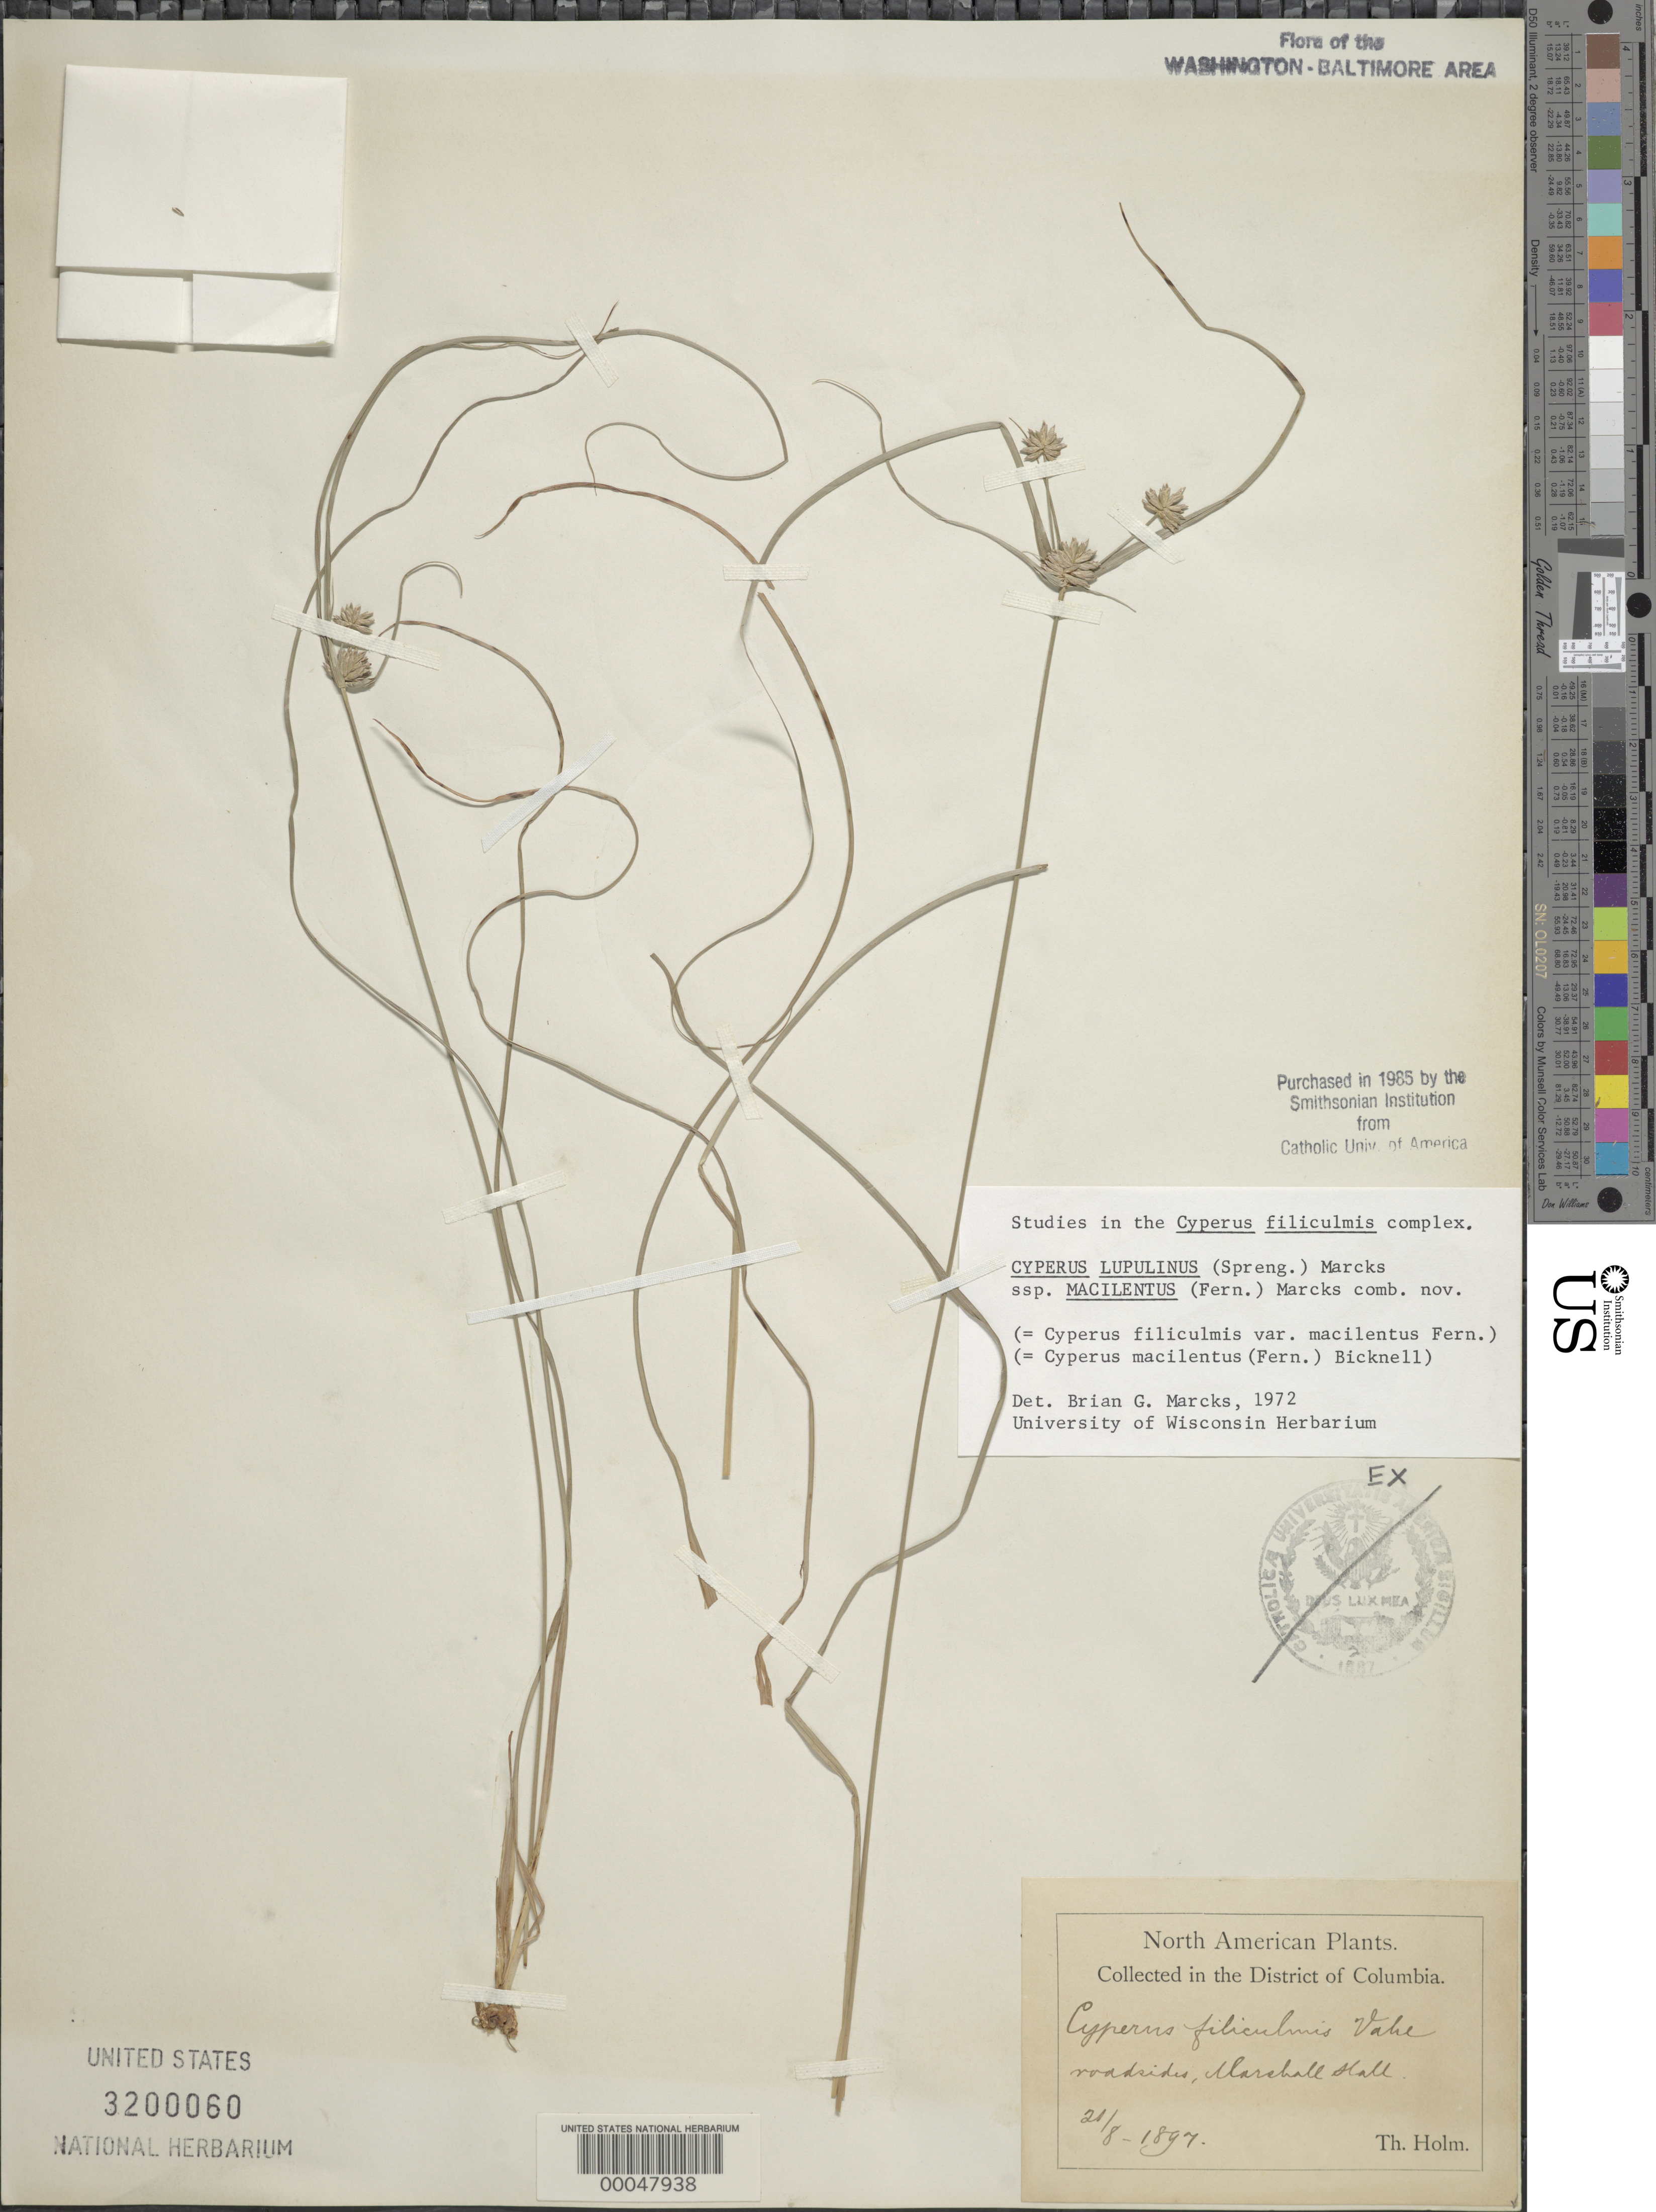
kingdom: Plantae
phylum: Tracheophyta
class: Liliopsida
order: Poales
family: Cyperaceae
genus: Cyperus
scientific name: Cyperus lupulinus subsp. macilentus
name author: (Fernald) Marcks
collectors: T. Holm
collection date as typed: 20 Aug 1897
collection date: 1897-08-20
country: United States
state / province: Maryland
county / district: Prince George's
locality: Marshall Hall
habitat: Roadside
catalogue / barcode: US 3200060